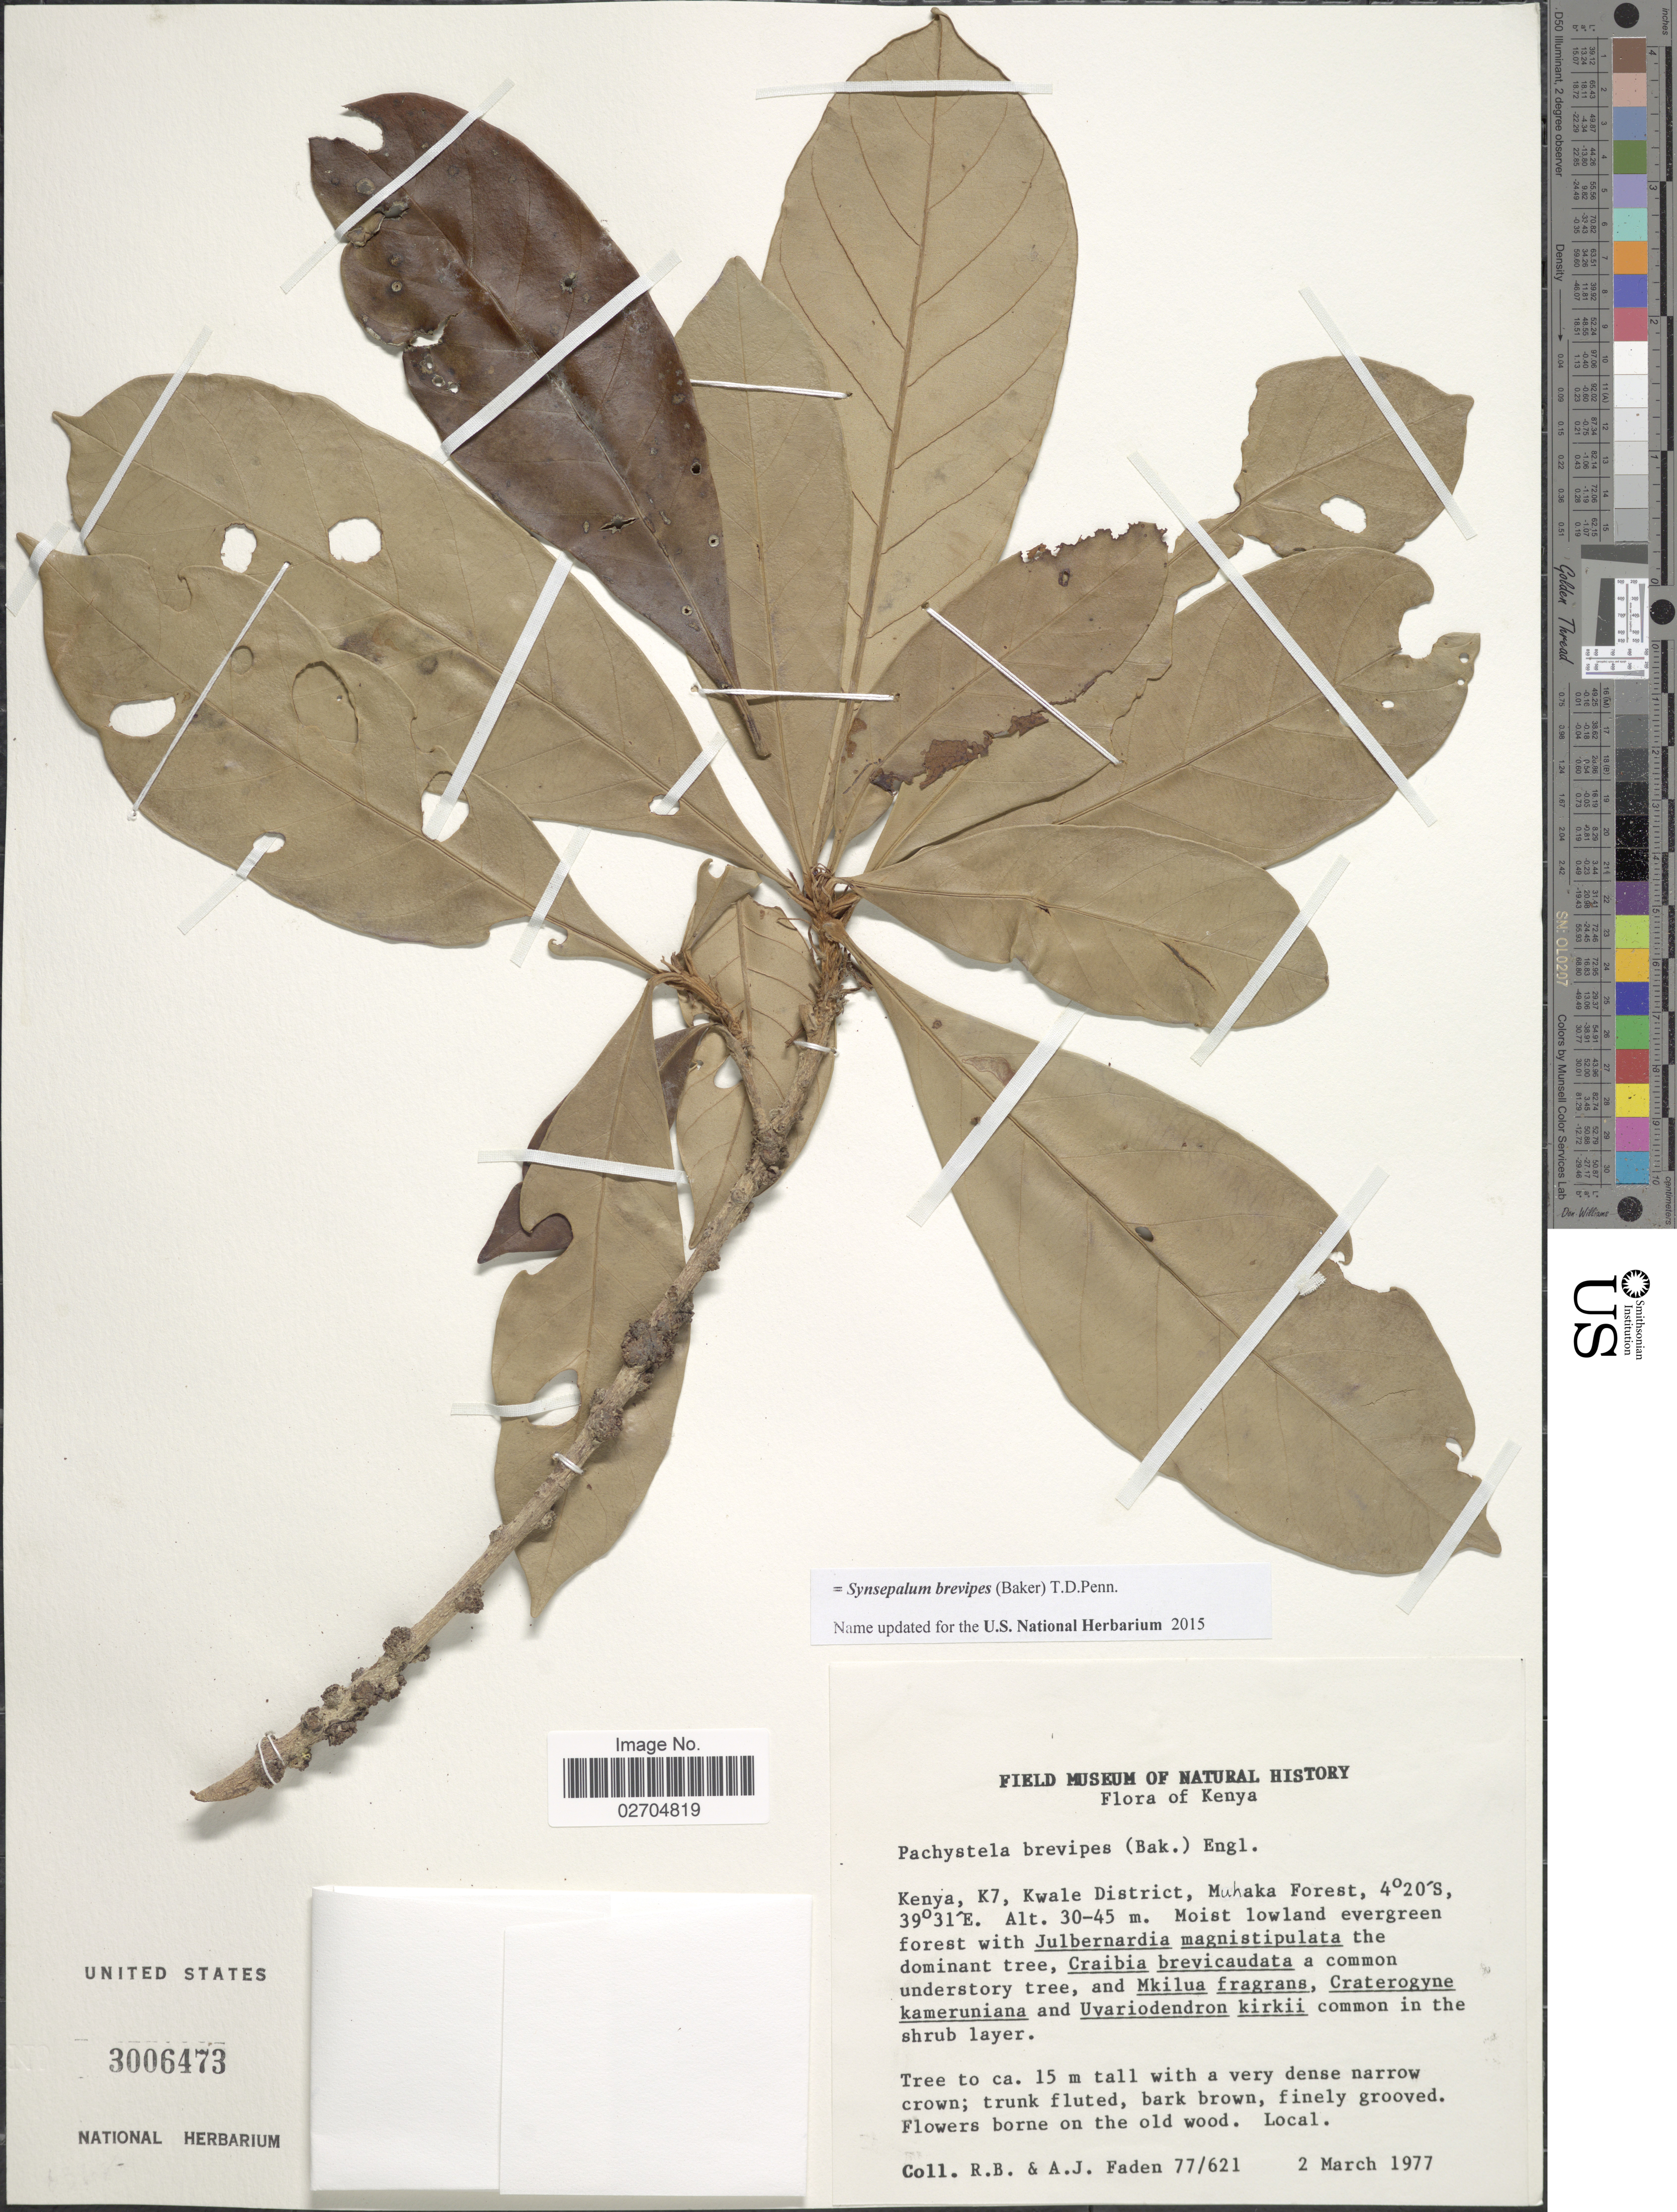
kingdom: Plantae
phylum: Tracheophyta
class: Magnoliopsida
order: Ericales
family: Sapotaceae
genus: Synsepalum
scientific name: Synsepalum brevipes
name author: (Baker) T.D. Penn.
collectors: R. B. Faden & A. J. Faden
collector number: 77-621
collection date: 1977-03-02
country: Kenya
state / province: Kwale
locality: K7, Kwale District, Muhaka Forest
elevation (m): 30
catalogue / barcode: US 3006473